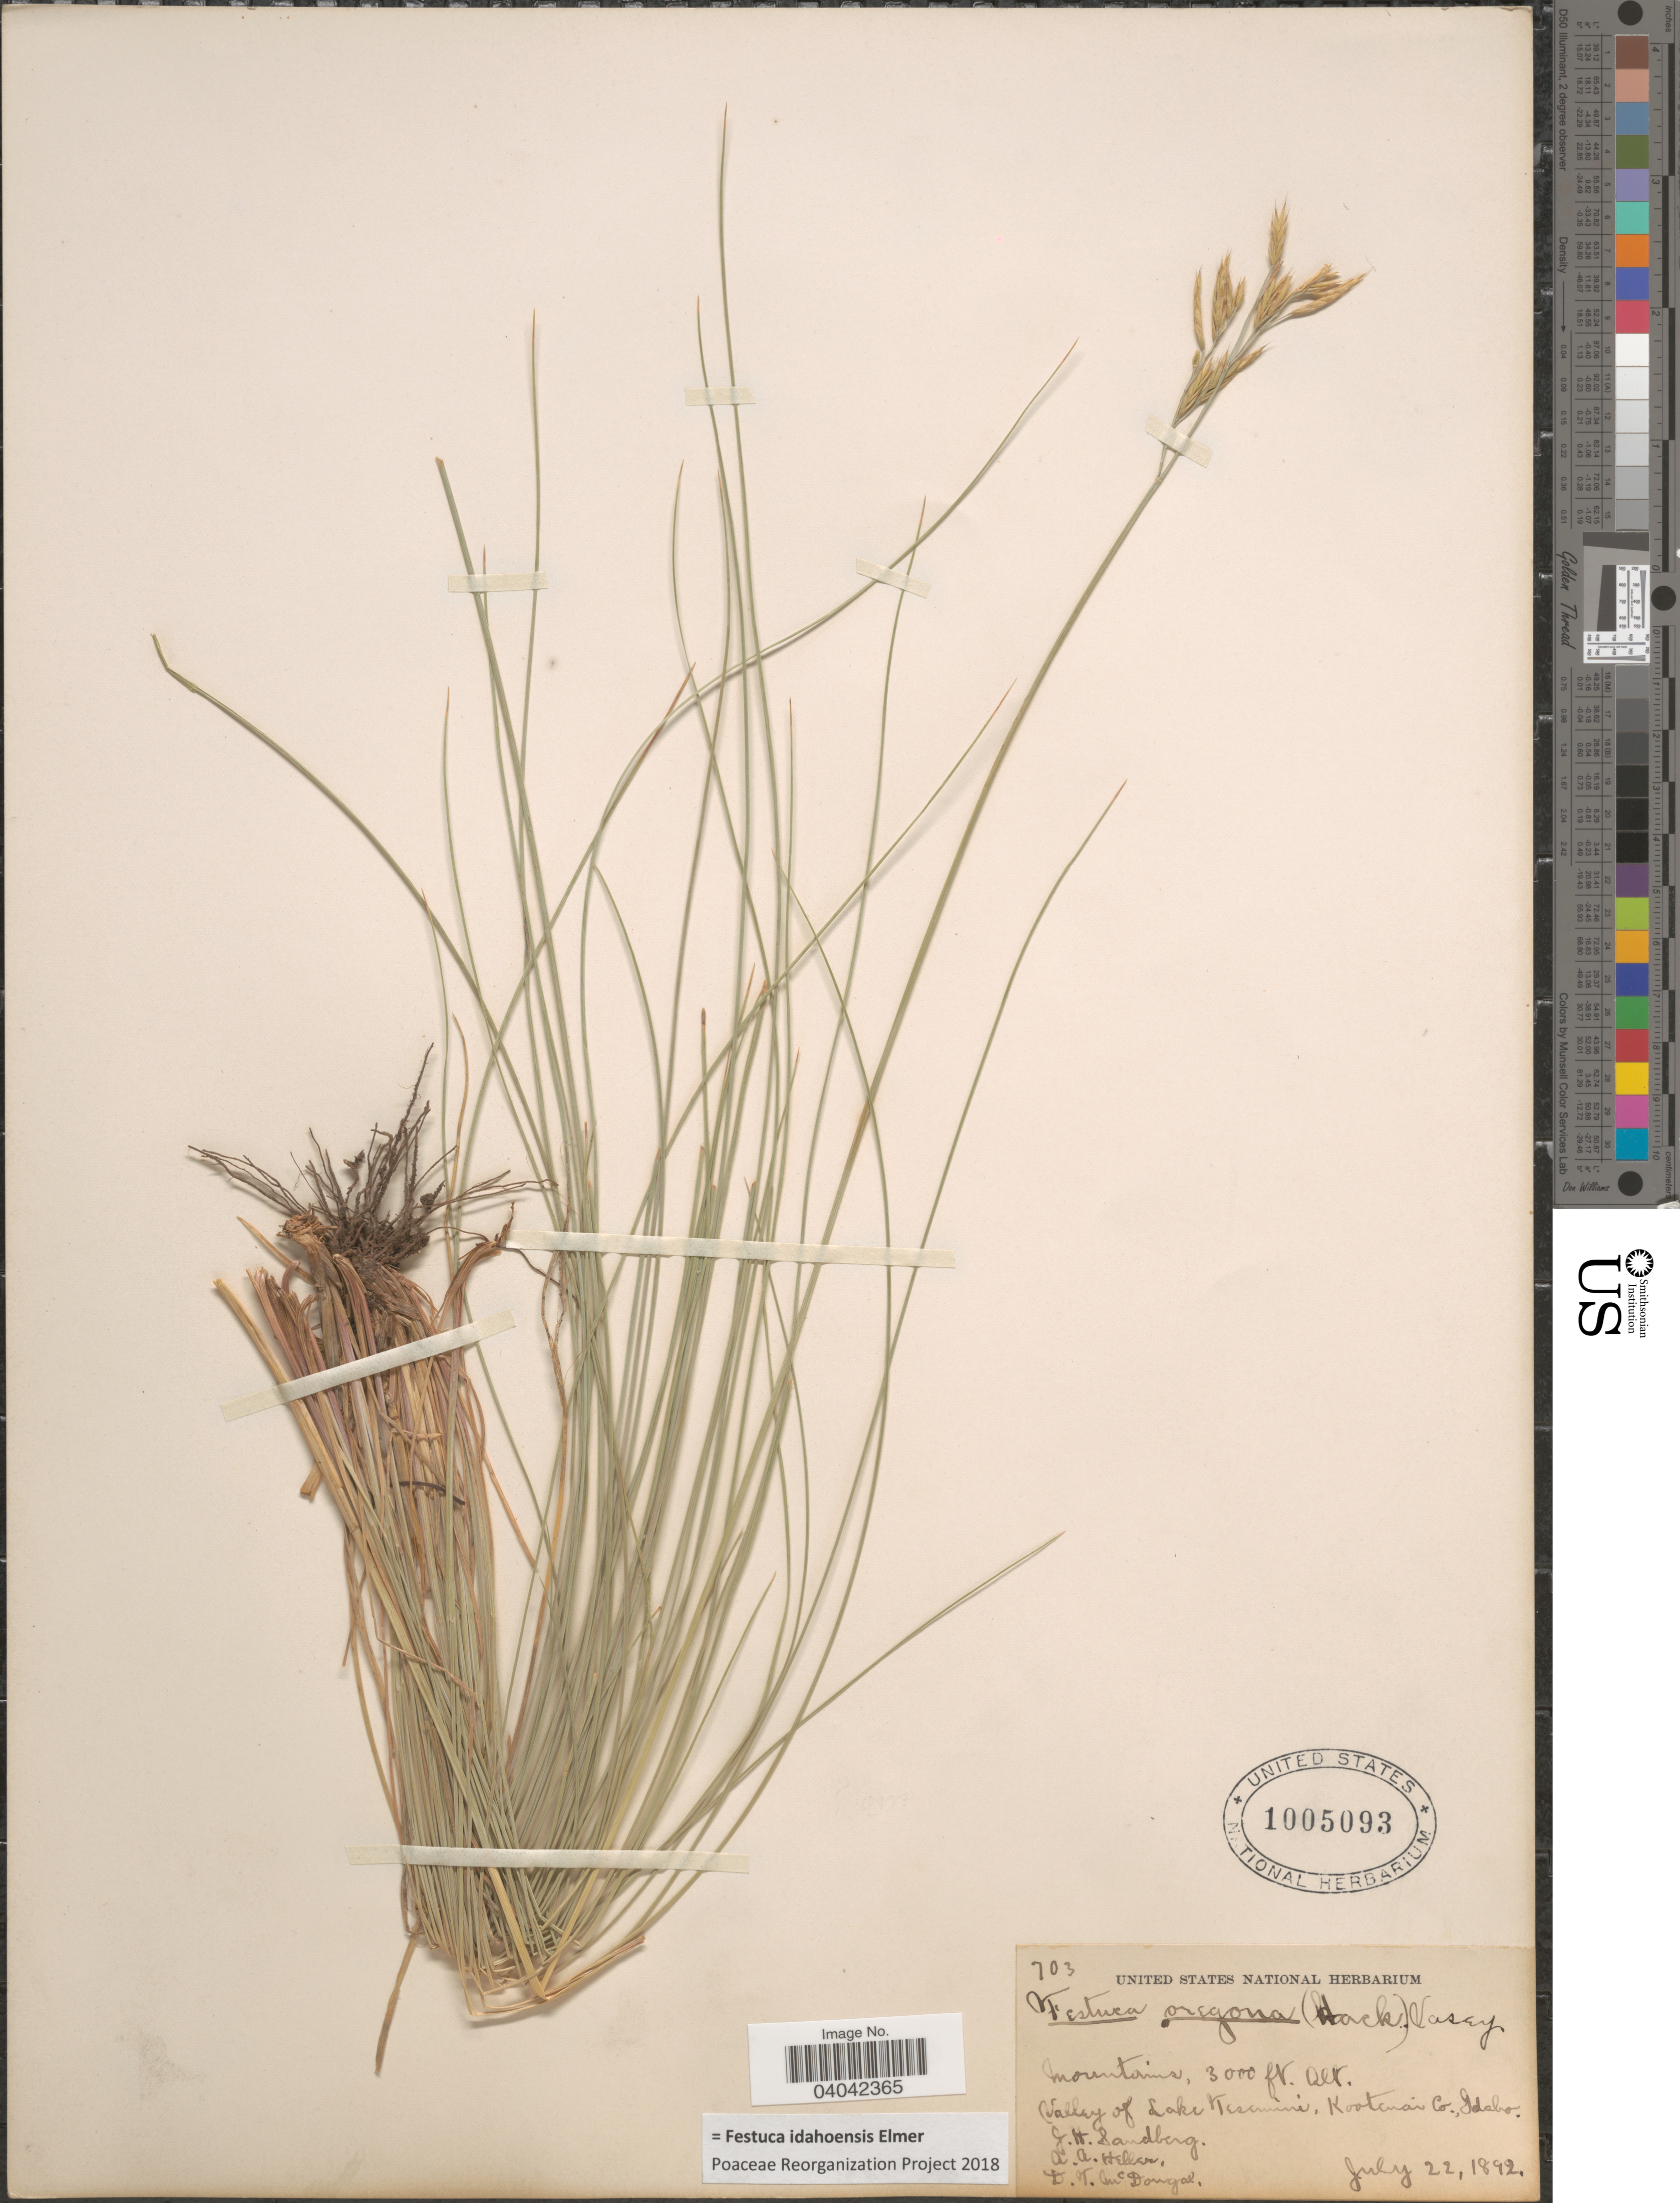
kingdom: Plantae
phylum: Tracheophyta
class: Liliopsida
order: Poales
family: Poaceae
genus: Festuca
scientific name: Festuca idahoensis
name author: Elmer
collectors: J. H. Sandberg, A. A. Heller & D. McDougal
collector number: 703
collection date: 1892-07-22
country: United States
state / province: Idaho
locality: Valley of Lake Tesemini, Kootenai Co.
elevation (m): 914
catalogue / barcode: US 1005093